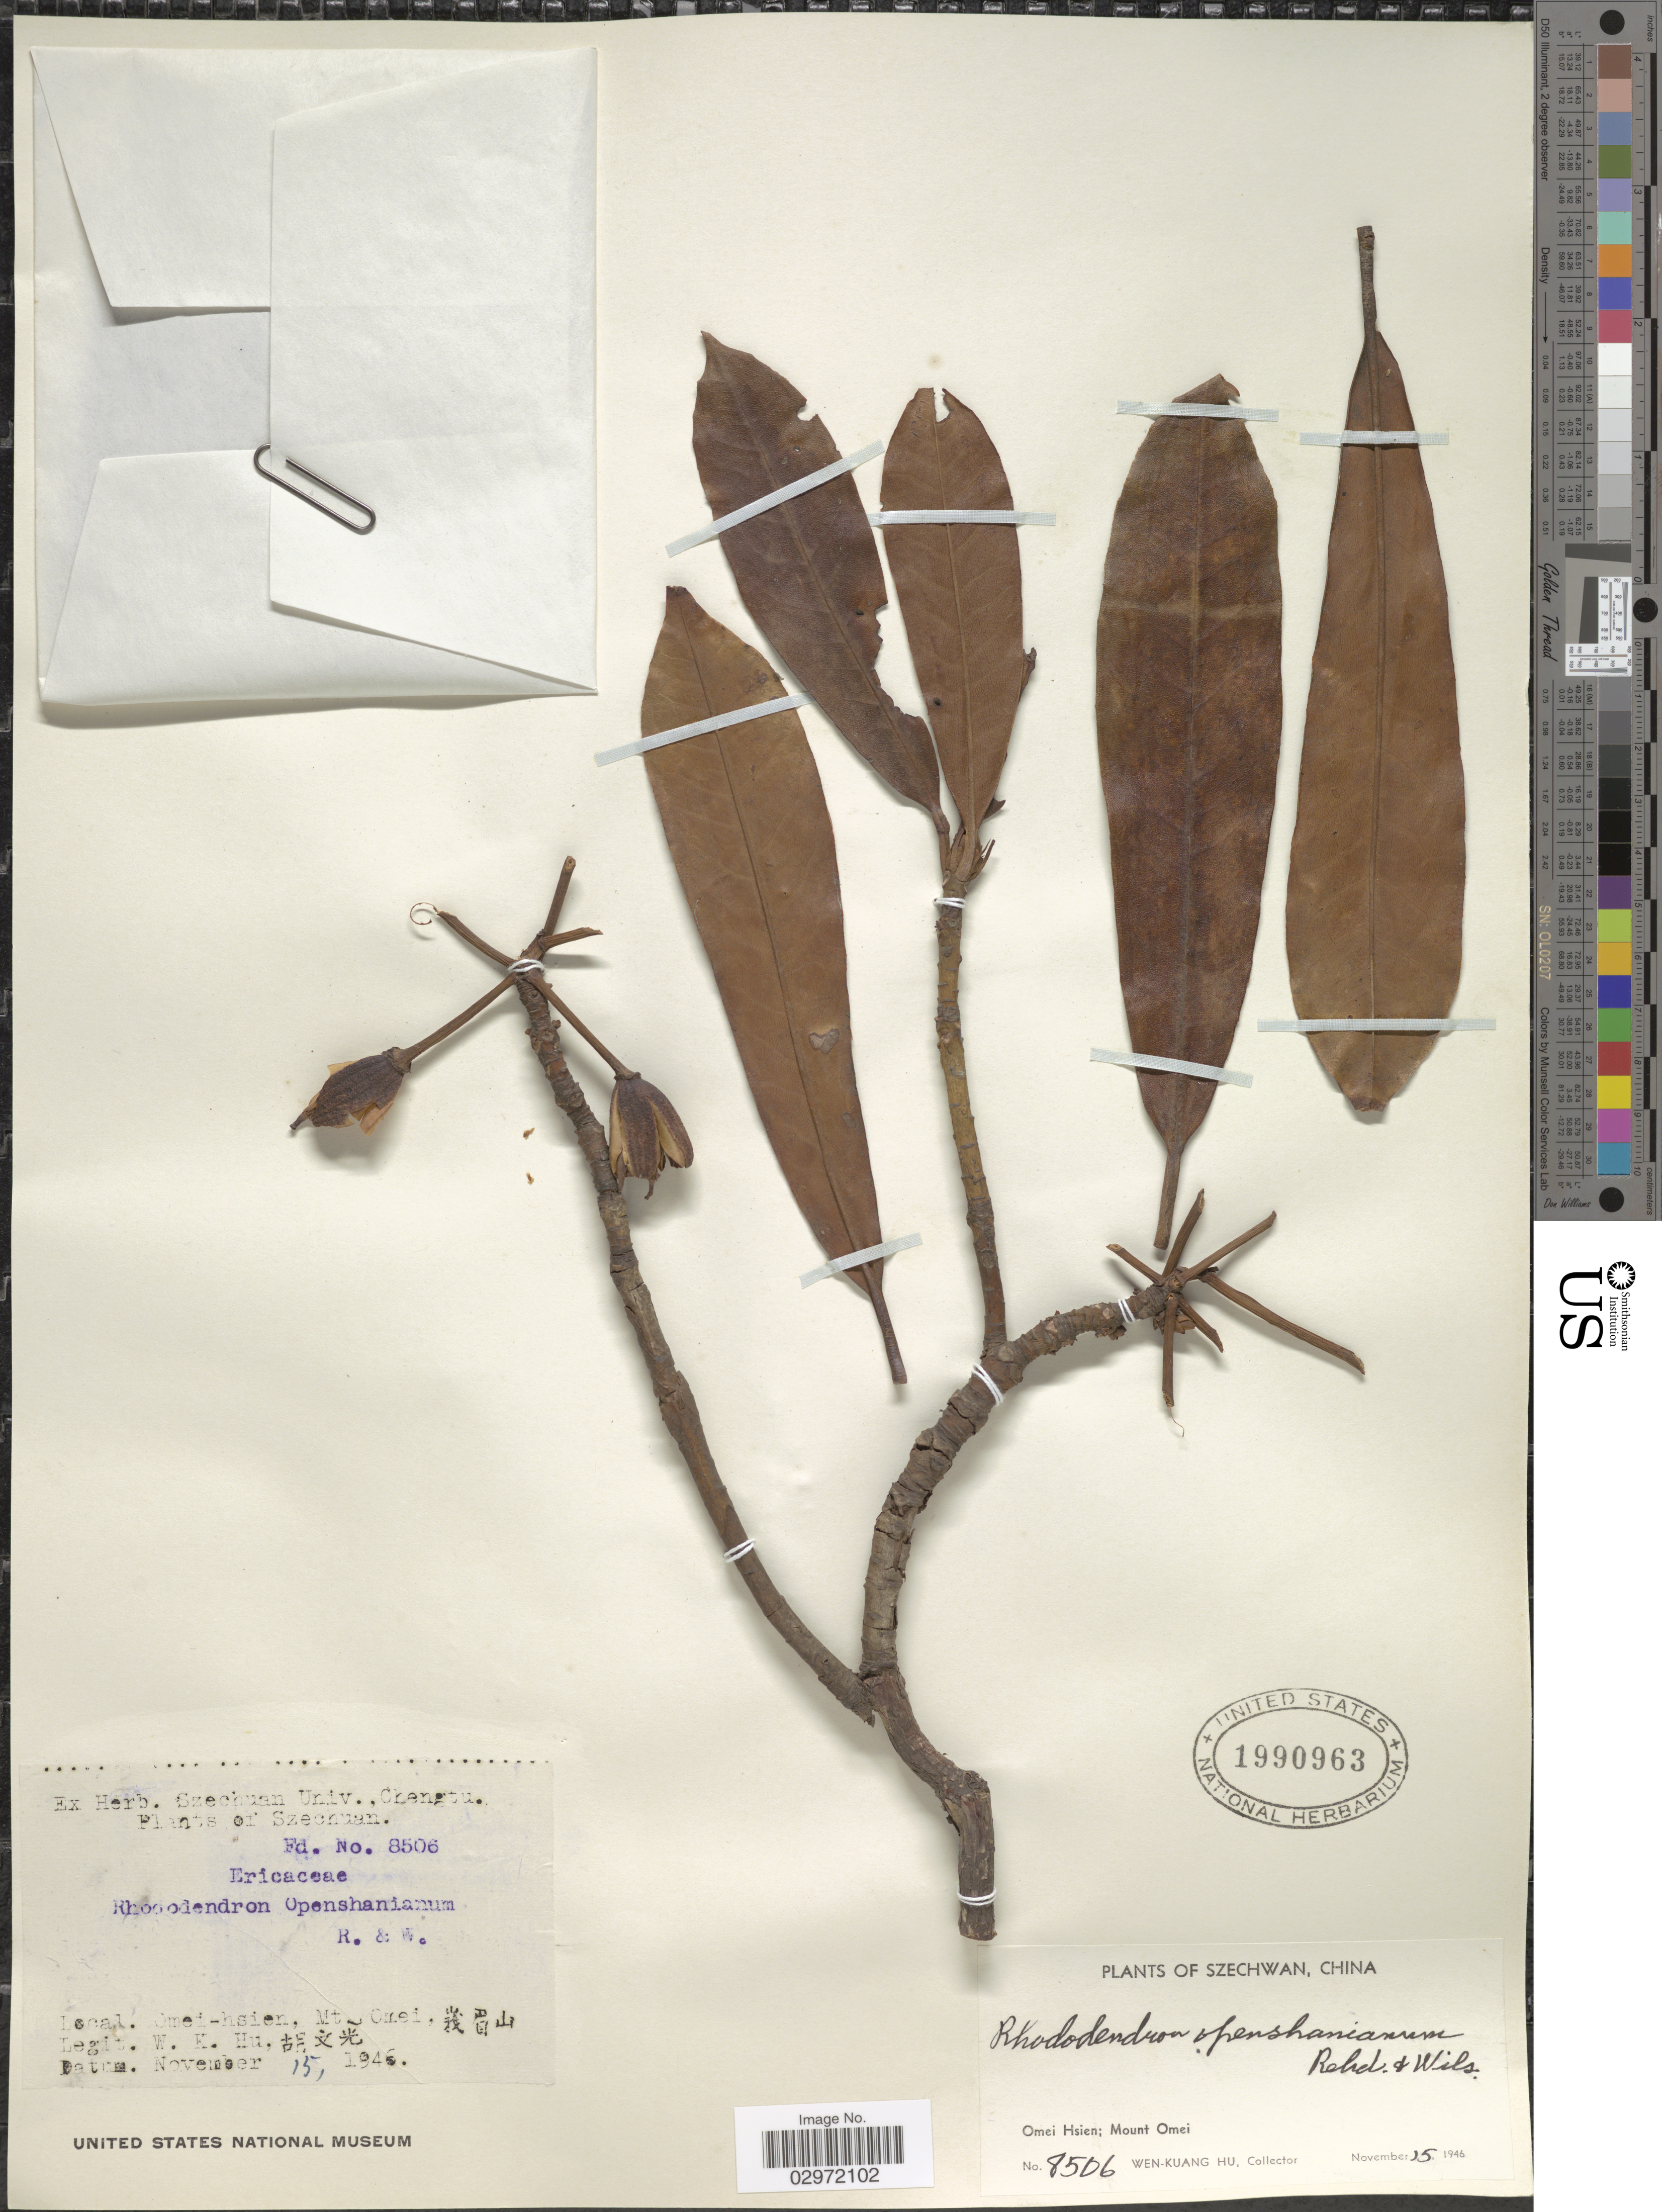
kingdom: Plantae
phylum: Tracheophyta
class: Magnoliopsida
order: Ericales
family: Ericaceae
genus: Rhododendron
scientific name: Rhododendron openshawianum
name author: Rehder & E.H. Wilson in Sarg.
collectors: W. K. Hu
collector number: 8506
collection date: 1946-11-15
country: China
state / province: Sichuan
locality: Szechwan. Omei Hsien; Mount Omei.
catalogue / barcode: US 1990963